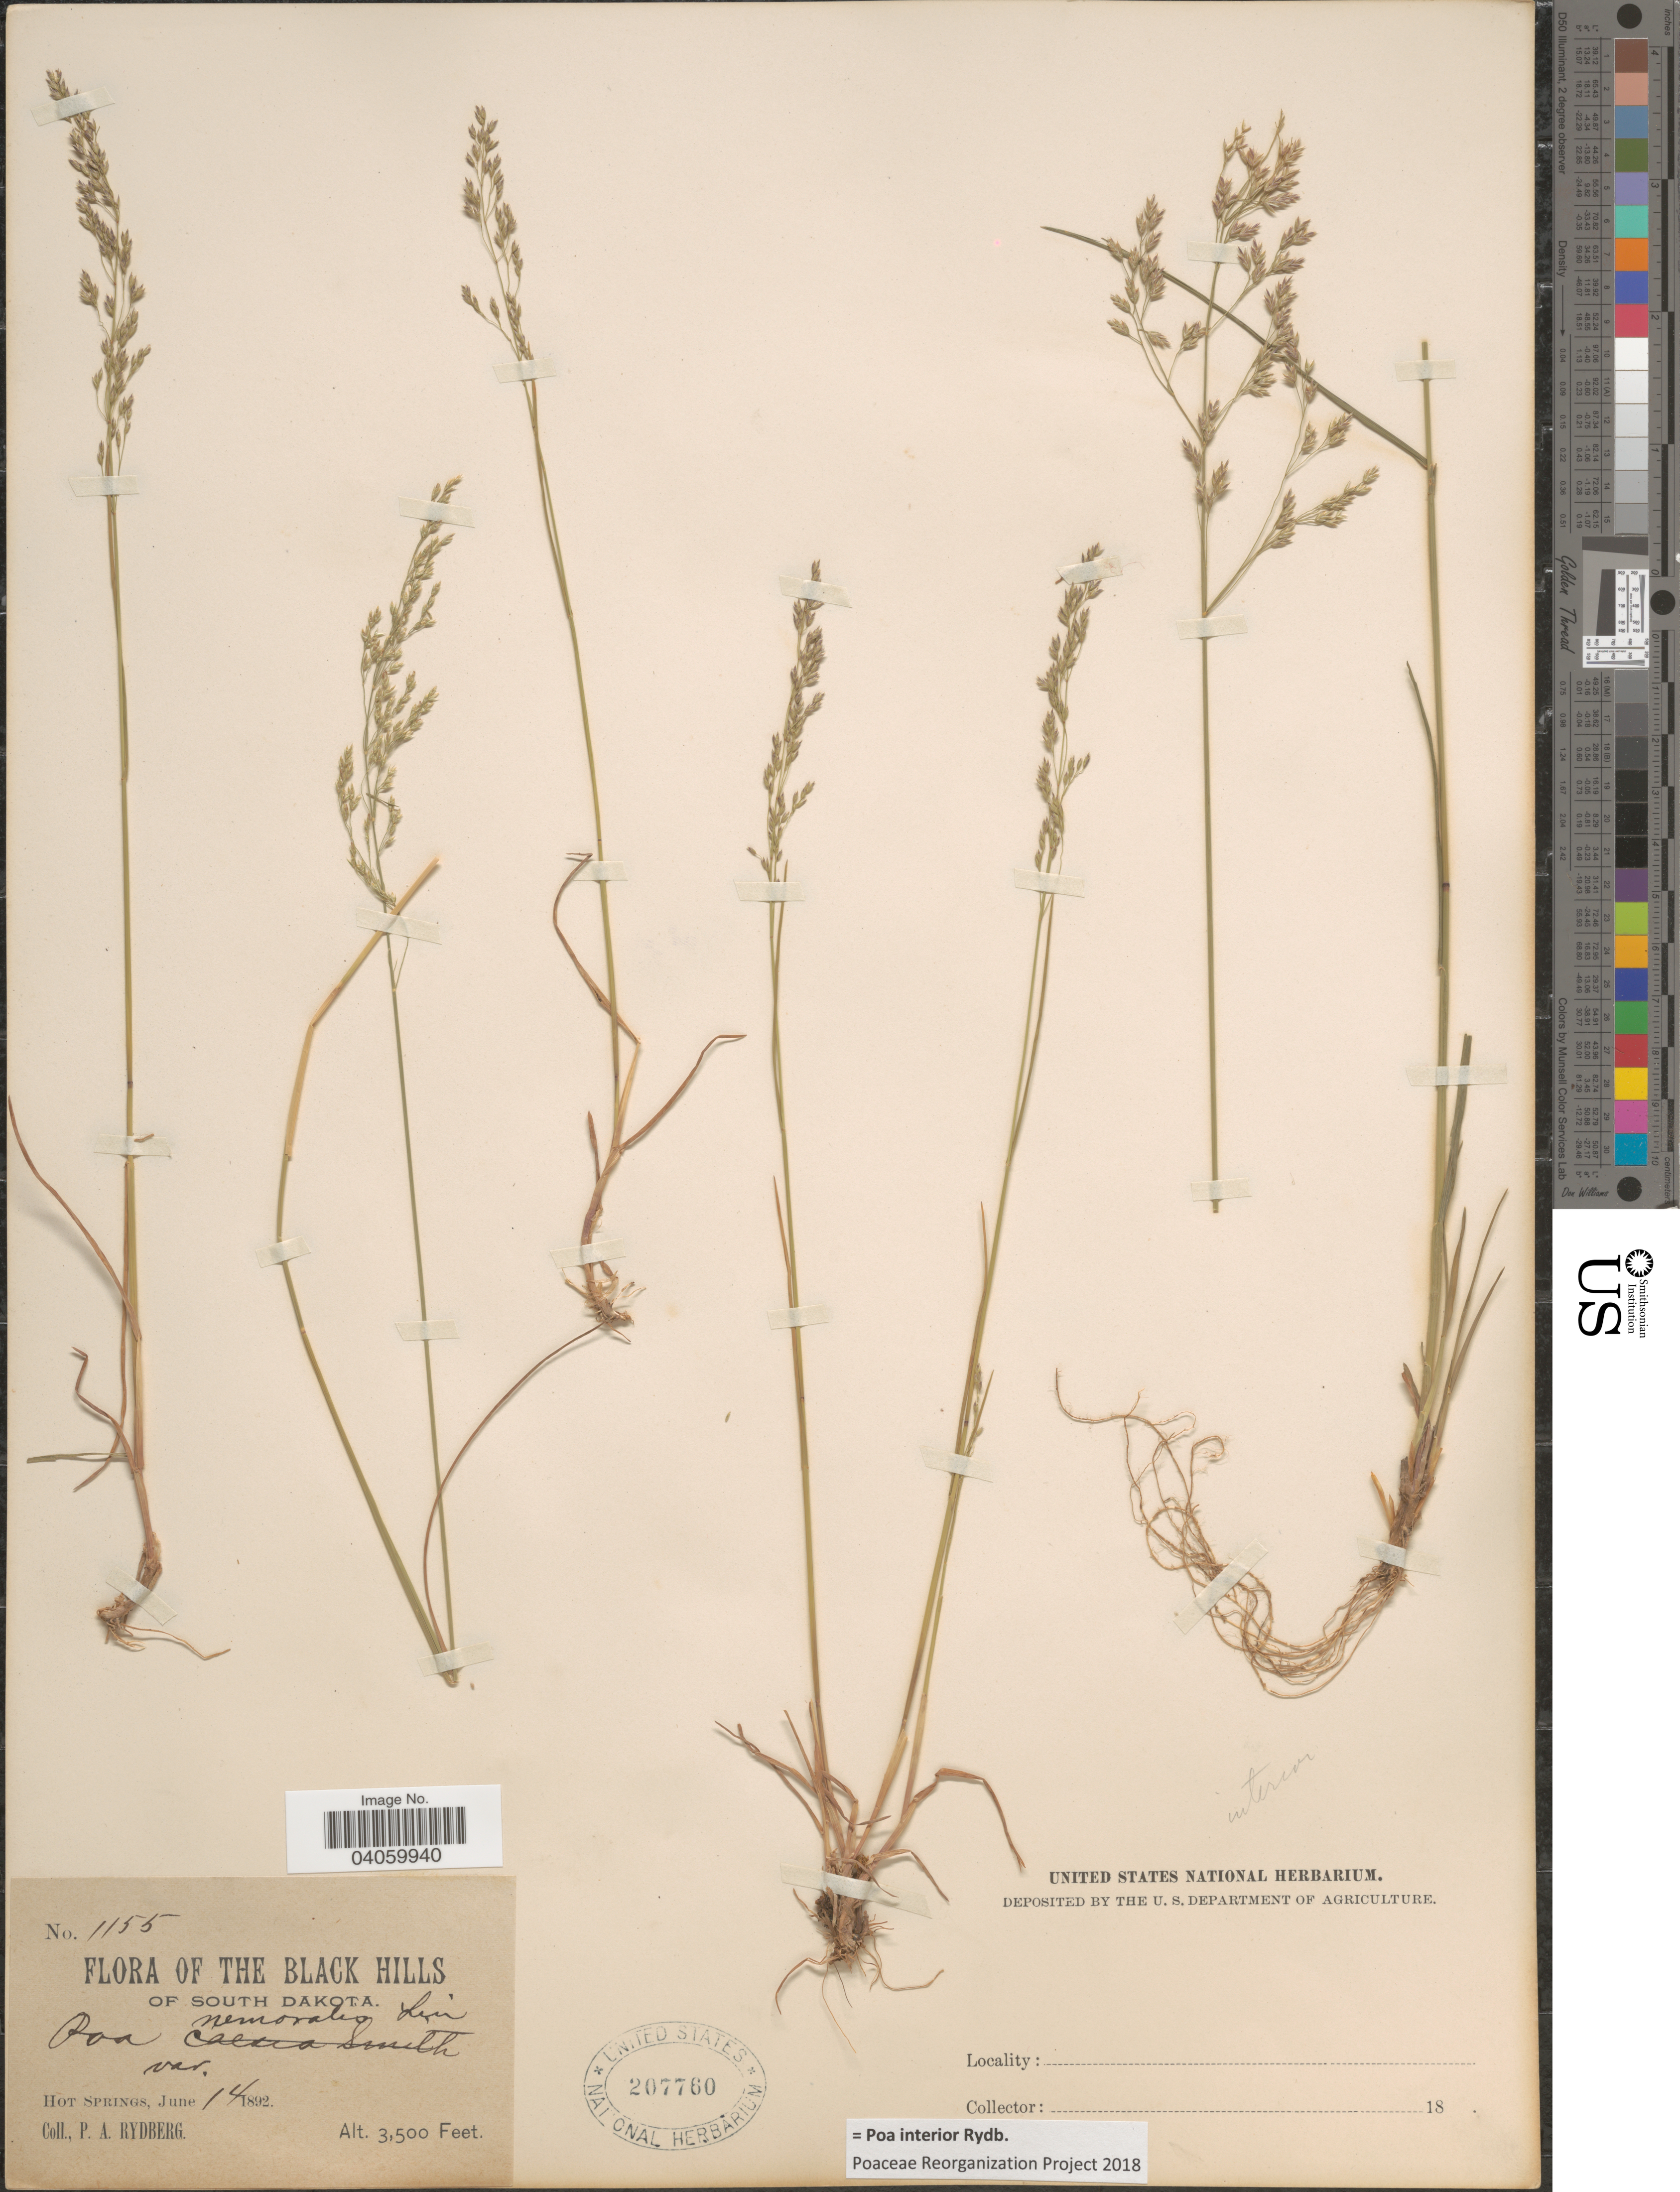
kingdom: Plantae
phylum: Tracheophyta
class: Liliopsida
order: Poales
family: Poaceae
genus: Poa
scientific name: Poa interior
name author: Rydb.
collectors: P. A. Rydberg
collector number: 1155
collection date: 1892-06-14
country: United States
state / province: South Dakota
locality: The Black Hills of South Dakota. Hot Springs.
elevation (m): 1067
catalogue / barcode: US 207760